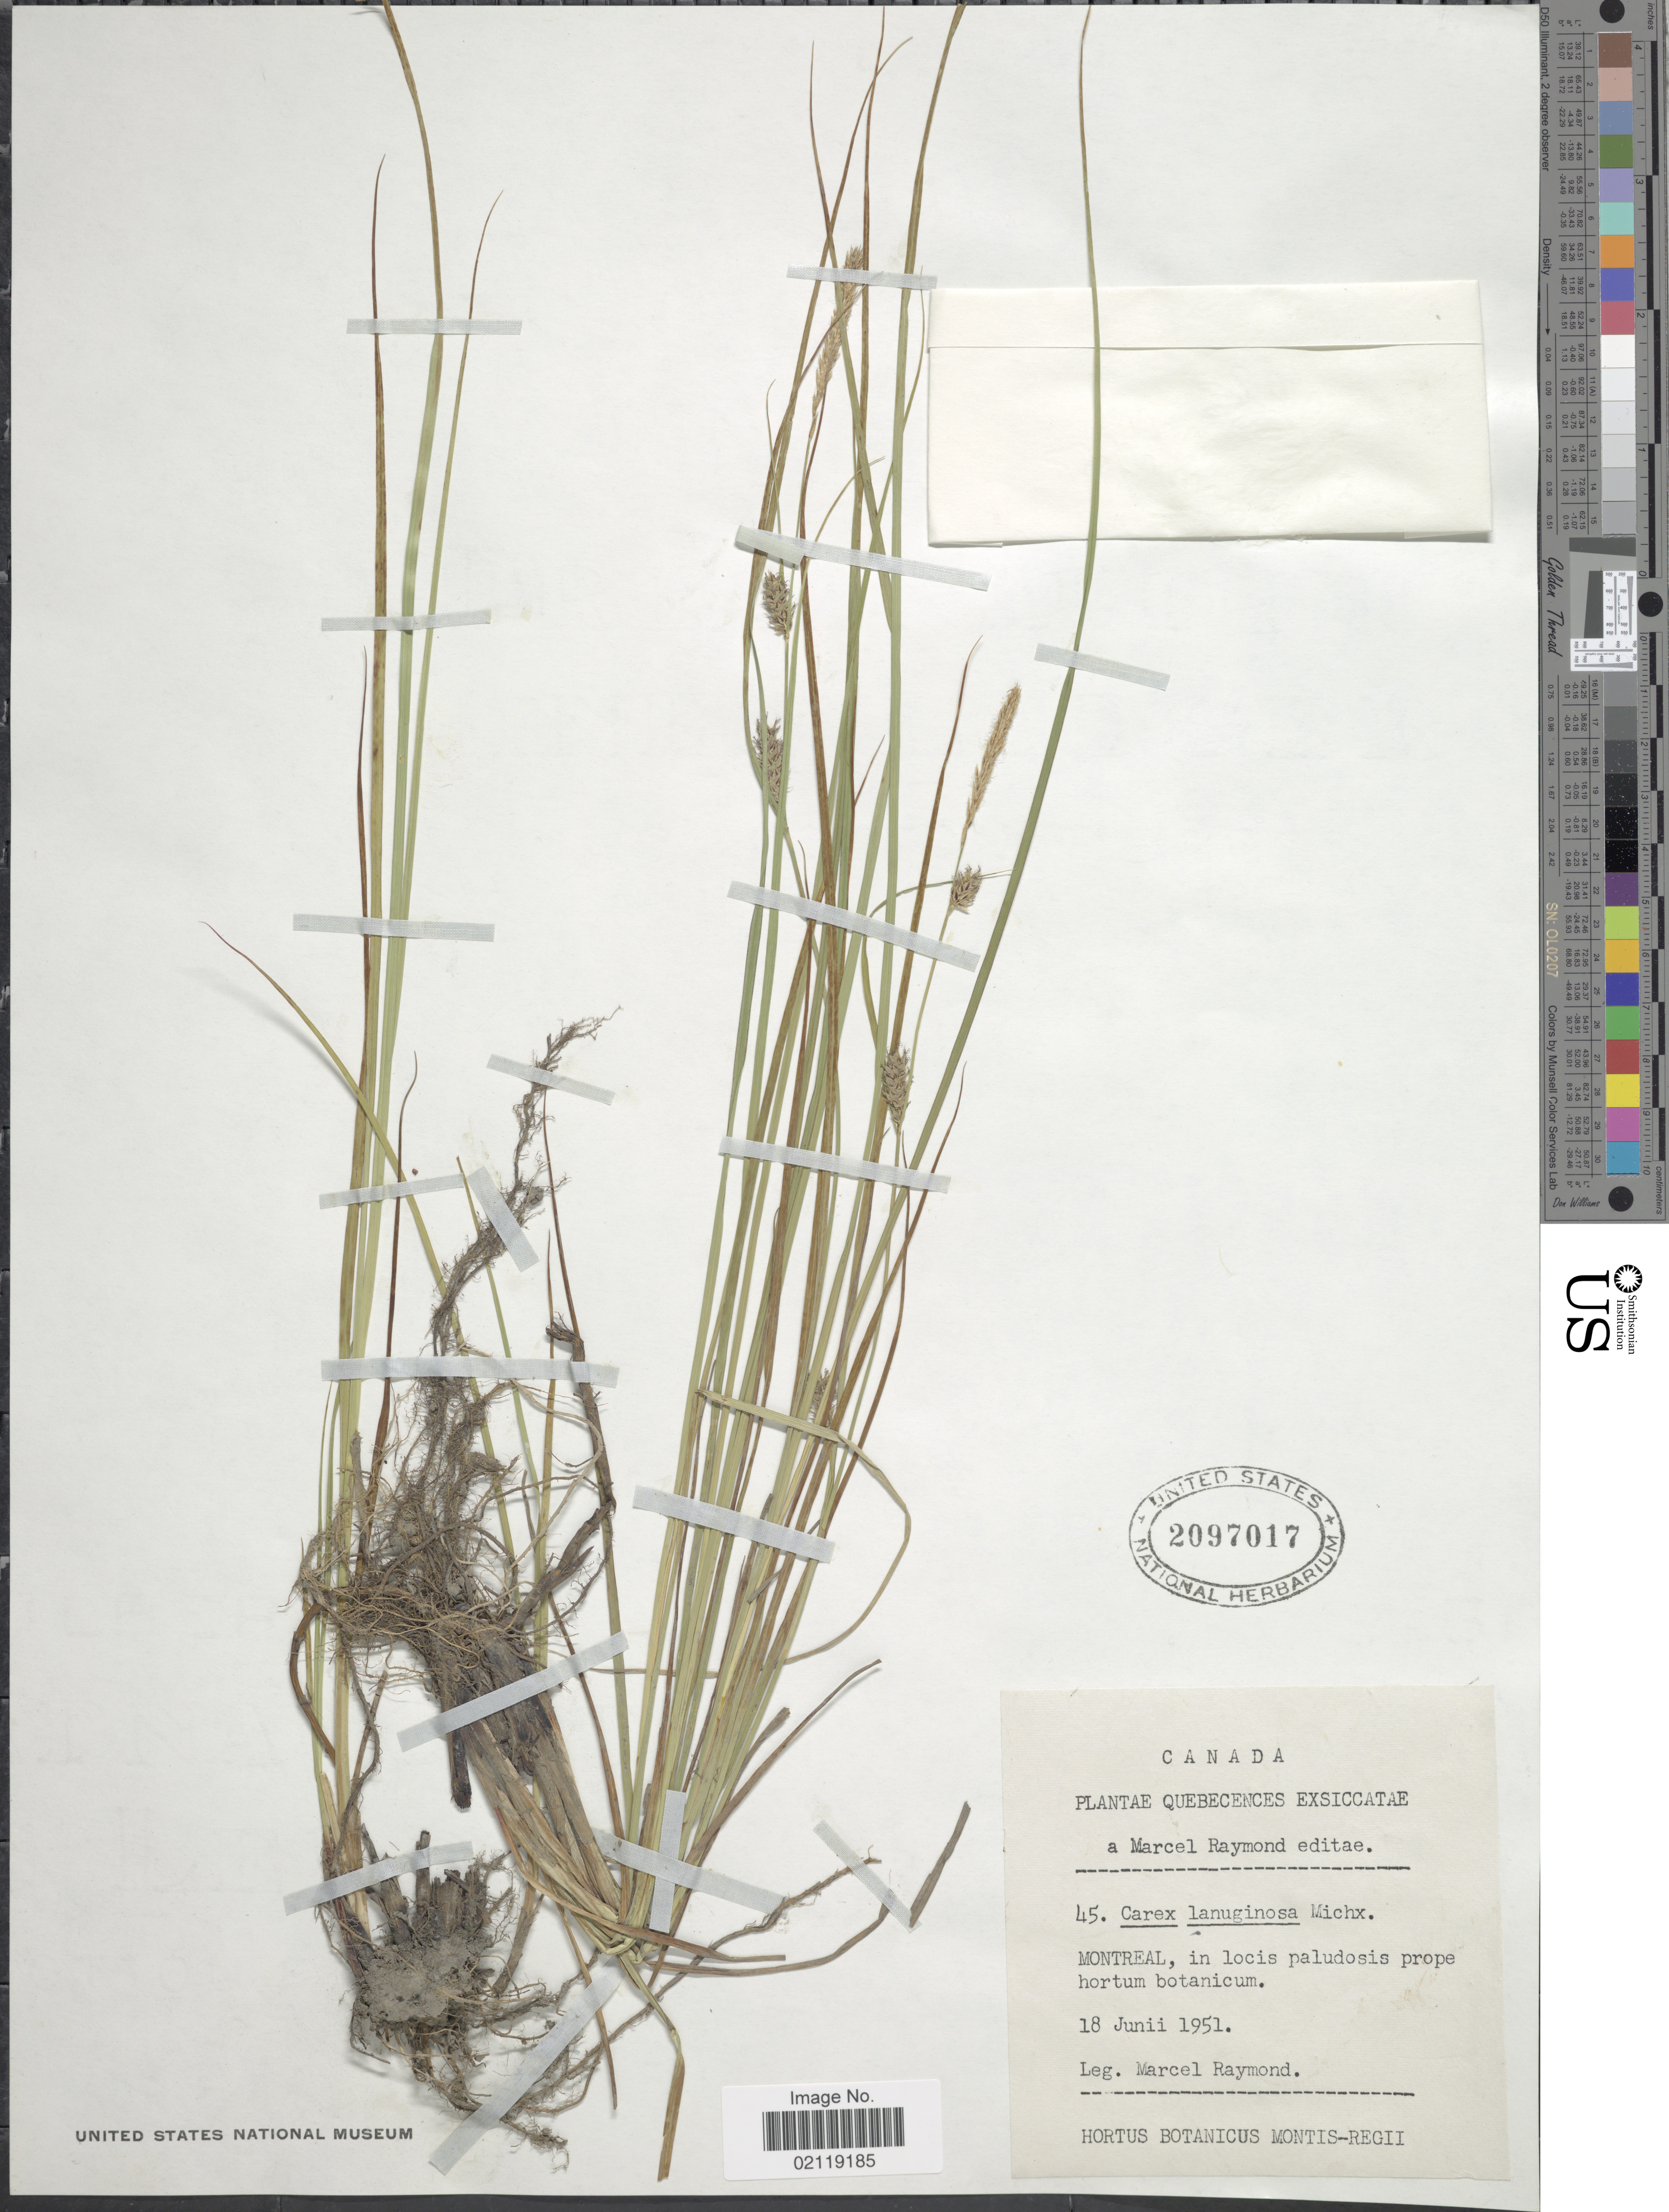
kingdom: Plantae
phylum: Tracheophyta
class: Liliopsida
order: Poales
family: Cyperaceae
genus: Carex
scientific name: Carex pellita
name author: Muhl. ex Willd.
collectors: M. Raymond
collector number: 45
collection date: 1951-06-18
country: Canada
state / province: Quebec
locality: Quebecences. Montreal, in locis paludosis prope hortum botanicum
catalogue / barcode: US 2097017